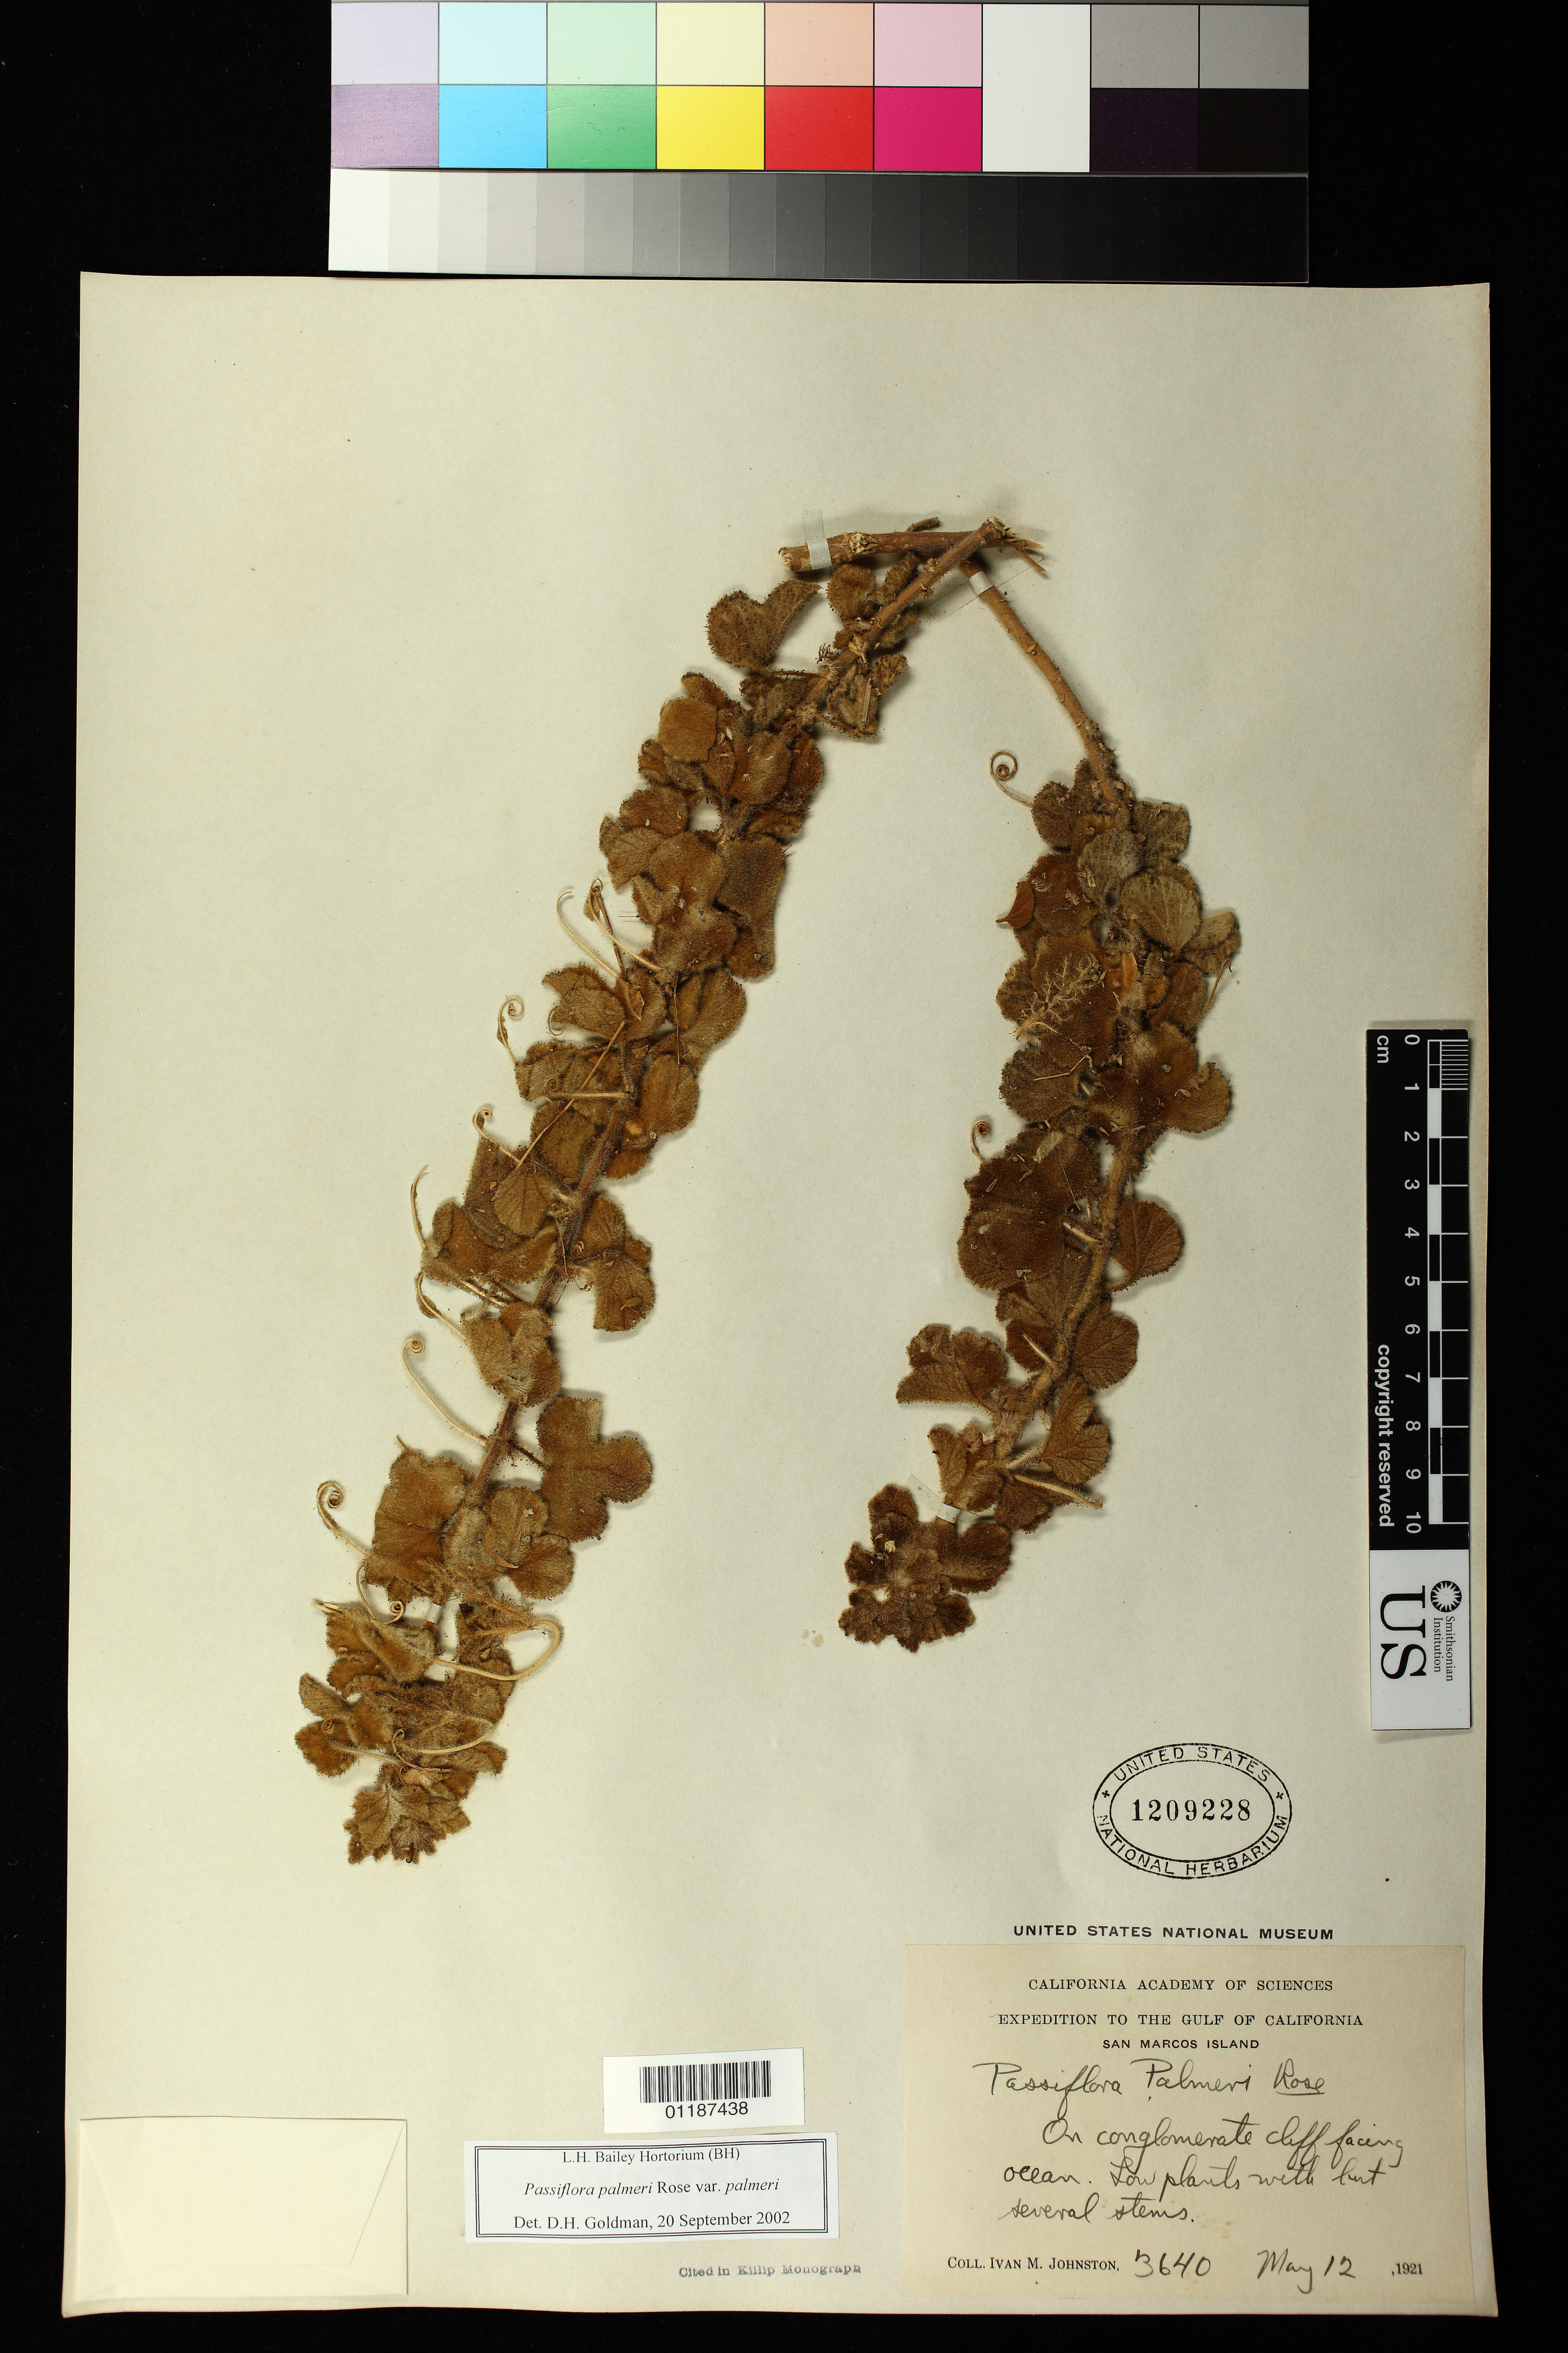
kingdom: Plantae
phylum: Tracheophyta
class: Magnoliopsida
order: Malpighiales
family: Passifloraceae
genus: Passiflora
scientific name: Passiflora palmeri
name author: Rose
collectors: I.M. Johnston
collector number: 3640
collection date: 1921-05-12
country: Mexico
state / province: Baja California Sur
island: San Marcos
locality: San Marcos Island: On conglomerate cliff facing ocean.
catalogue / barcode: US 1209228